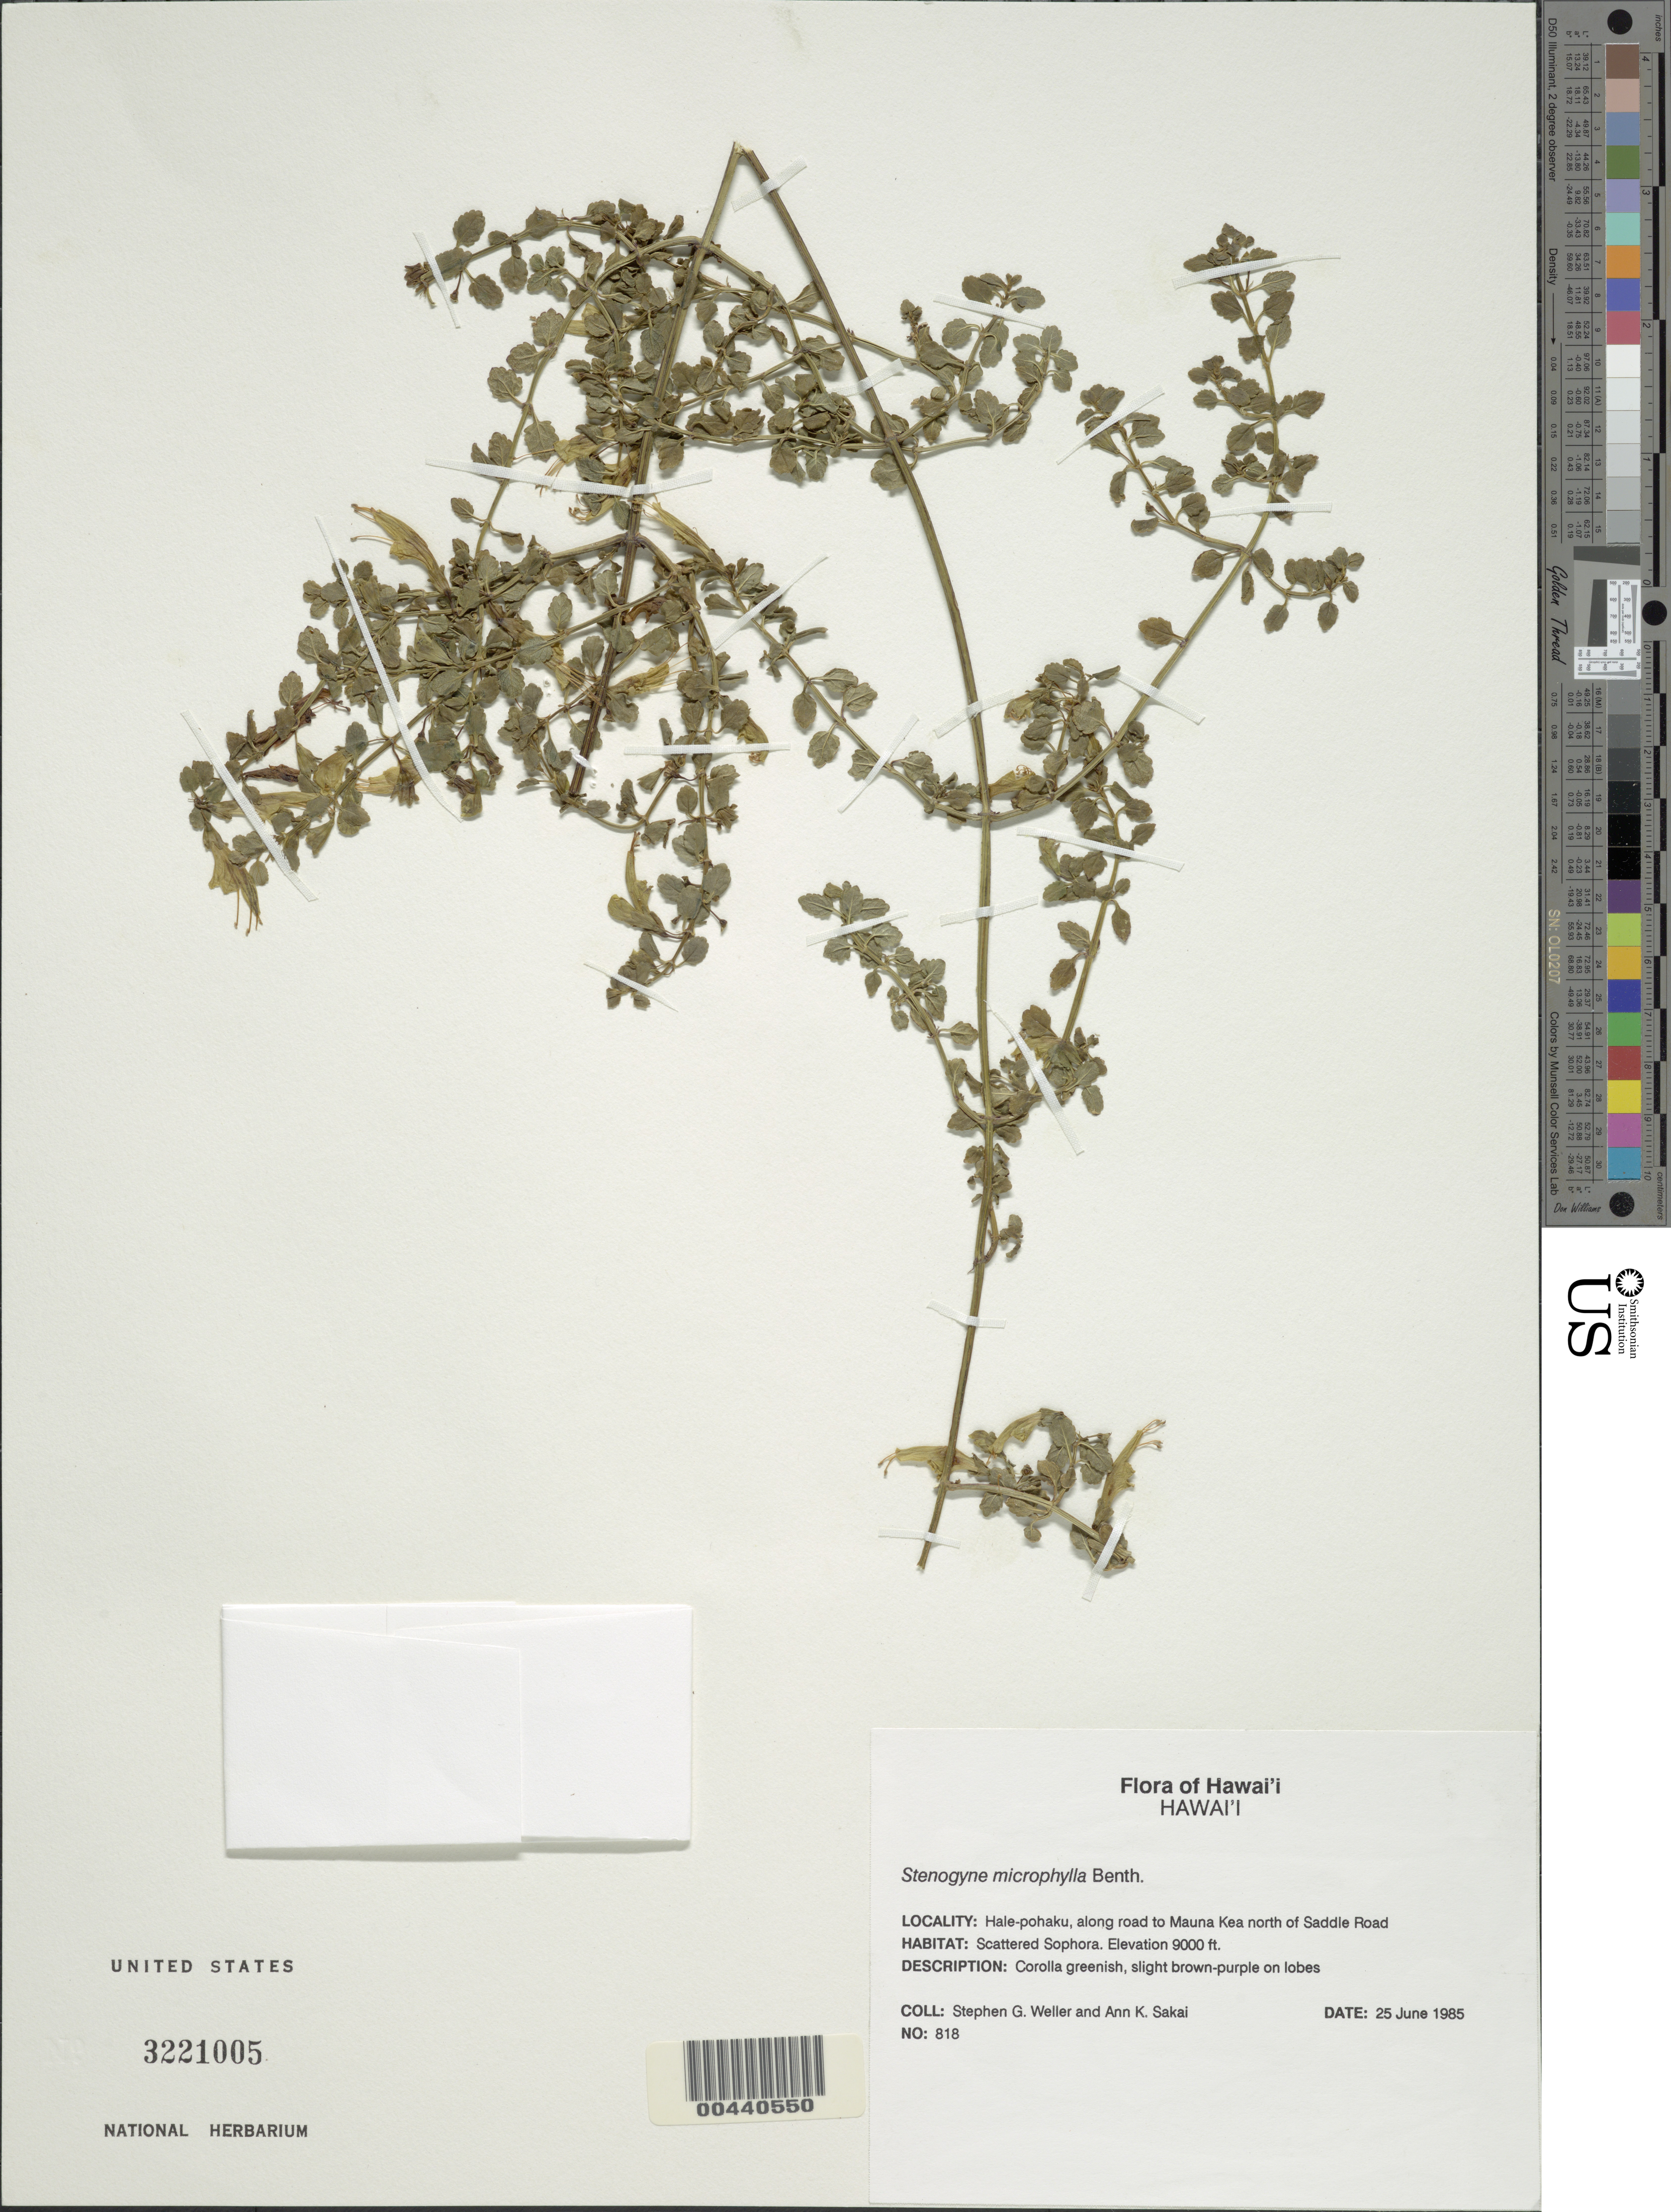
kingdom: Plantae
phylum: Tracheophyta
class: Magnoliopsida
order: Lamiales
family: Lamiaceae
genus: Stenogyne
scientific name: Stenogyne microphylla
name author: Benth.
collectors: S. G. Weller & A. Sakai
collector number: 818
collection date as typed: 25 Jun 1985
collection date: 1985-06-25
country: United States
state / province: Hawaii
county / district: Hawaii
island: Hawaii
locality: Hale-pohaku, along road to Mauna Kea north of Saddle Road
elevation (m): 2743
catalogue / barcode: US 3221005